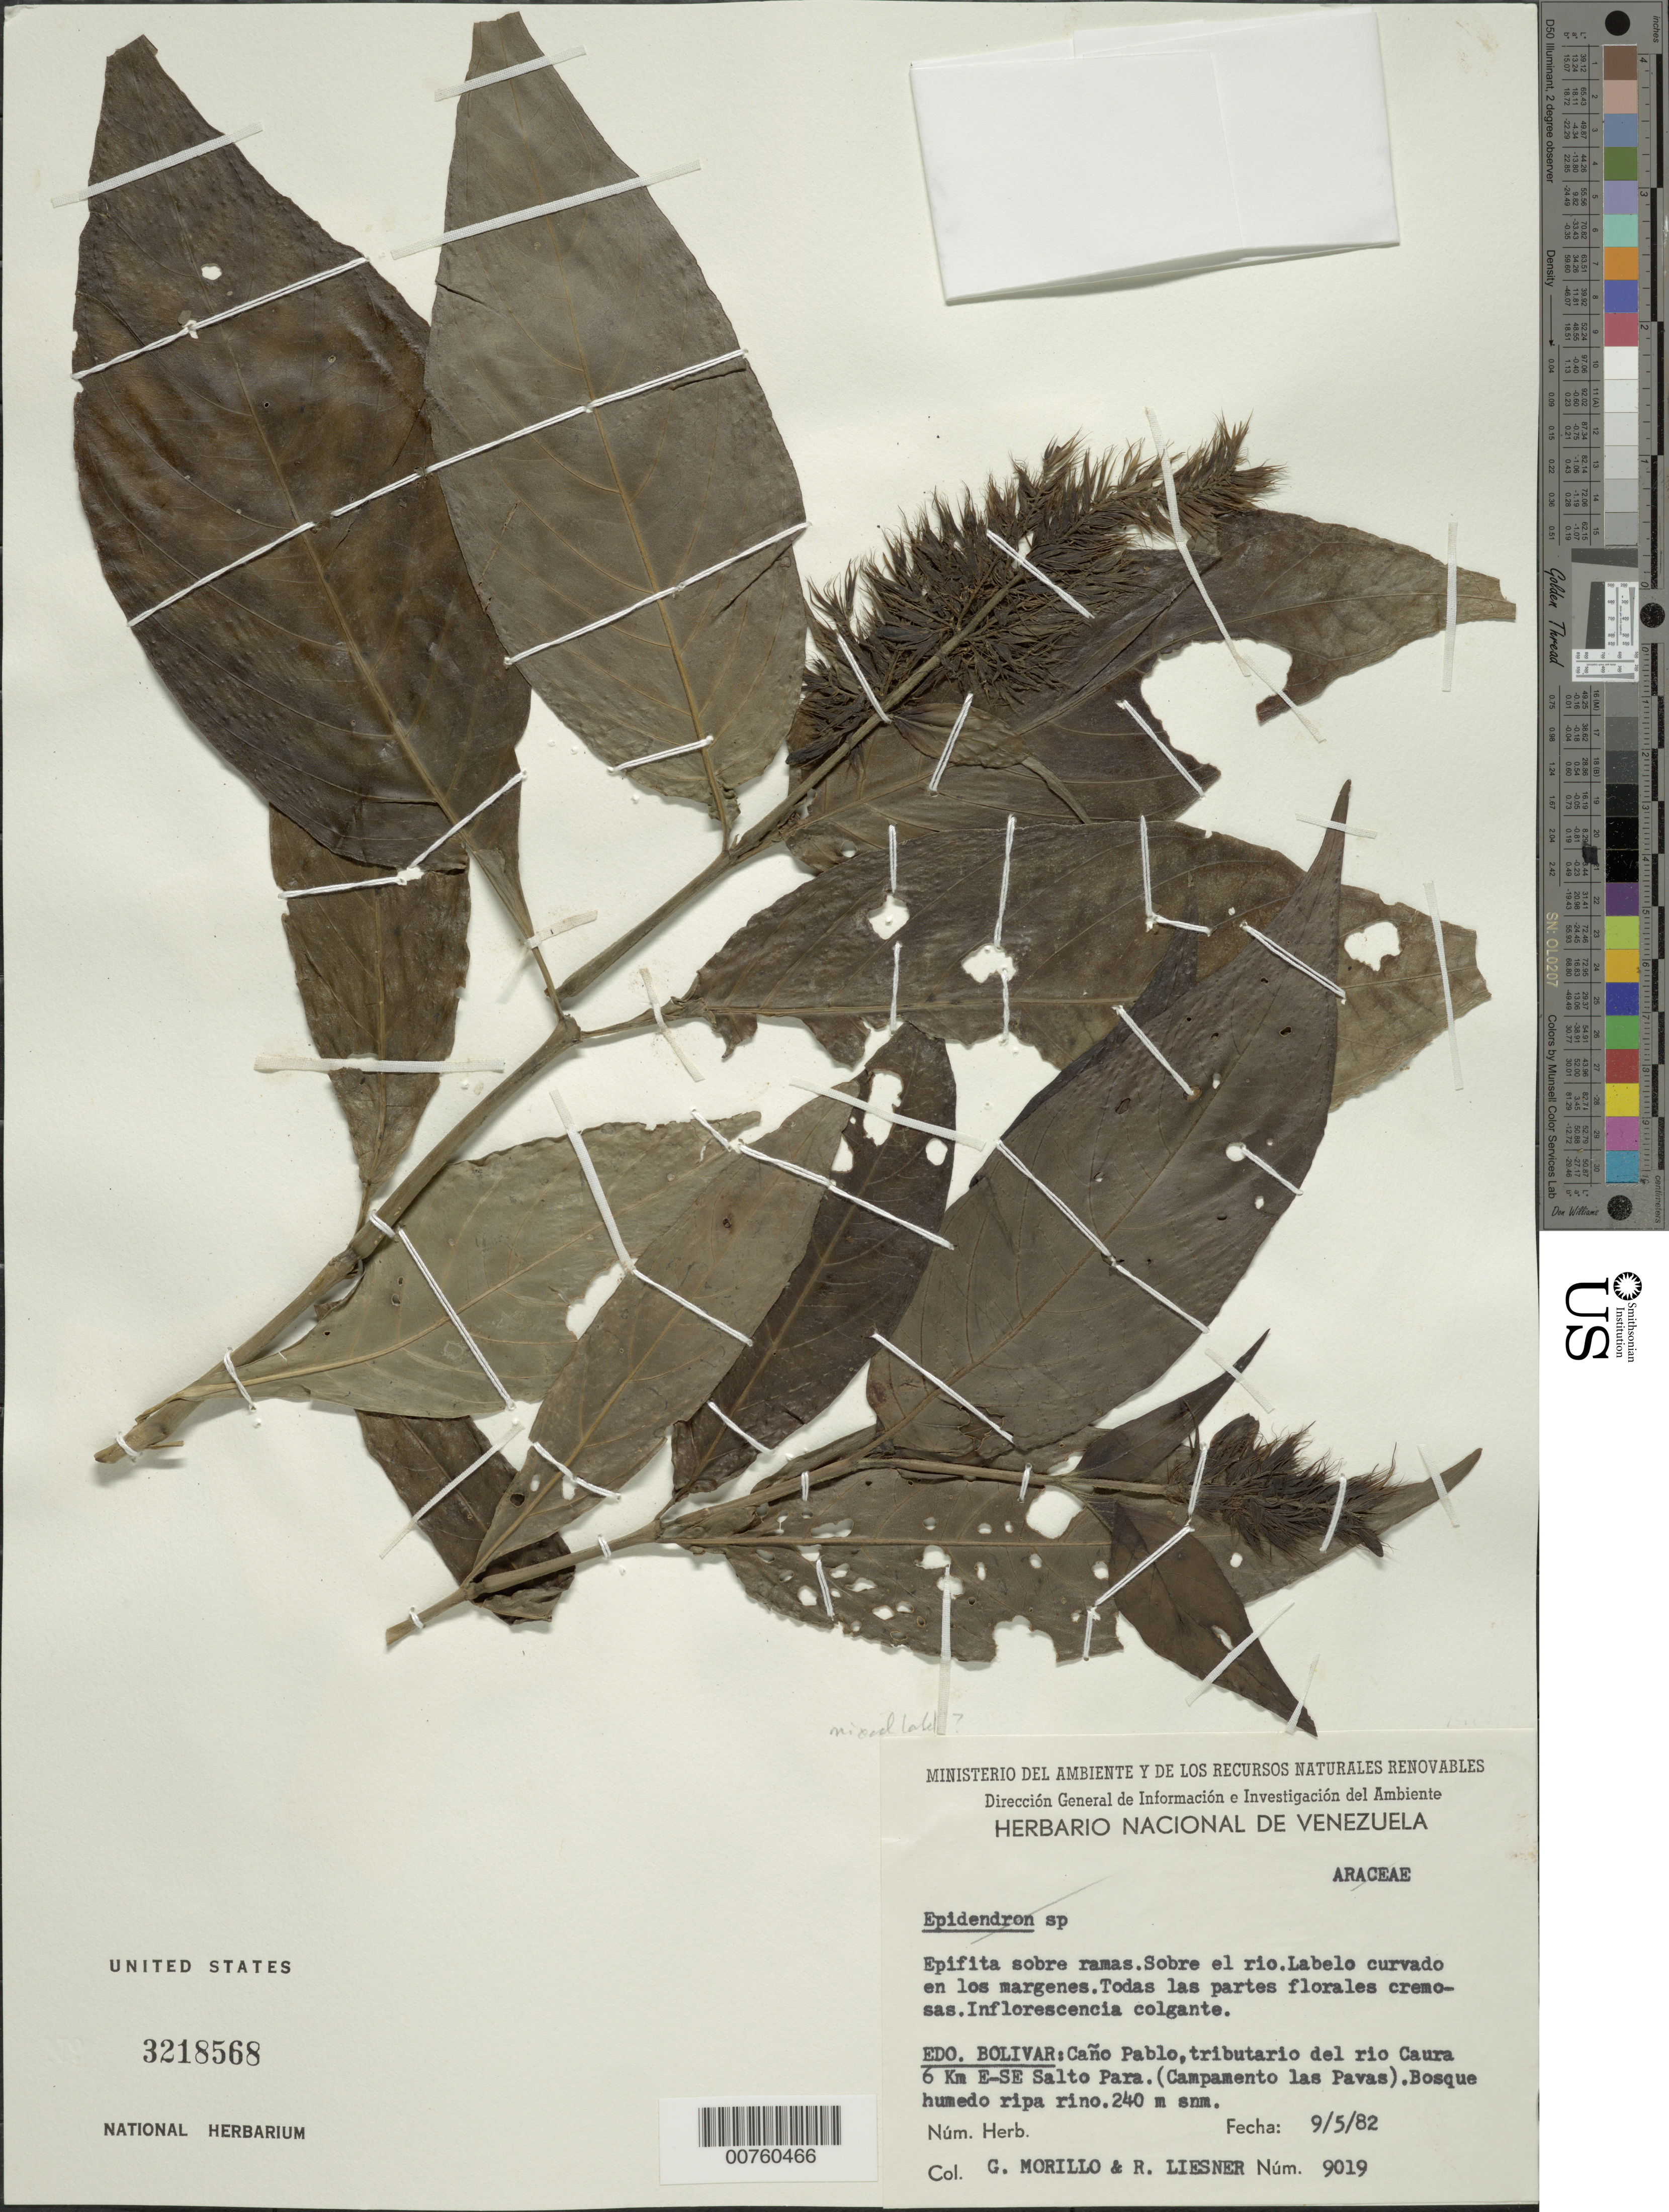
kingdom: Plantae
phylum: Tracheophyta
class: Magnoliopsida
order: Lamiales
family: Acanthaceae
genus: Justicia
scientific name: Justicia guianensis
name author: (N.E. Br.) Wassh.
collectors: G. Morillo & R. L. Liesner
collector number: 9019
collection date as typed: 9-May-82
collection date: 1982-05-09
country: Venezuela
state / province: Bolívar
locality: Caño Pablo, (trib. del Río Caura), 6 km ESE Salto Para (Campamento Las Pavas)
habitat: Bosque húmedo riparino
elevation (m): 240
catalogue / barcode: US 3218568